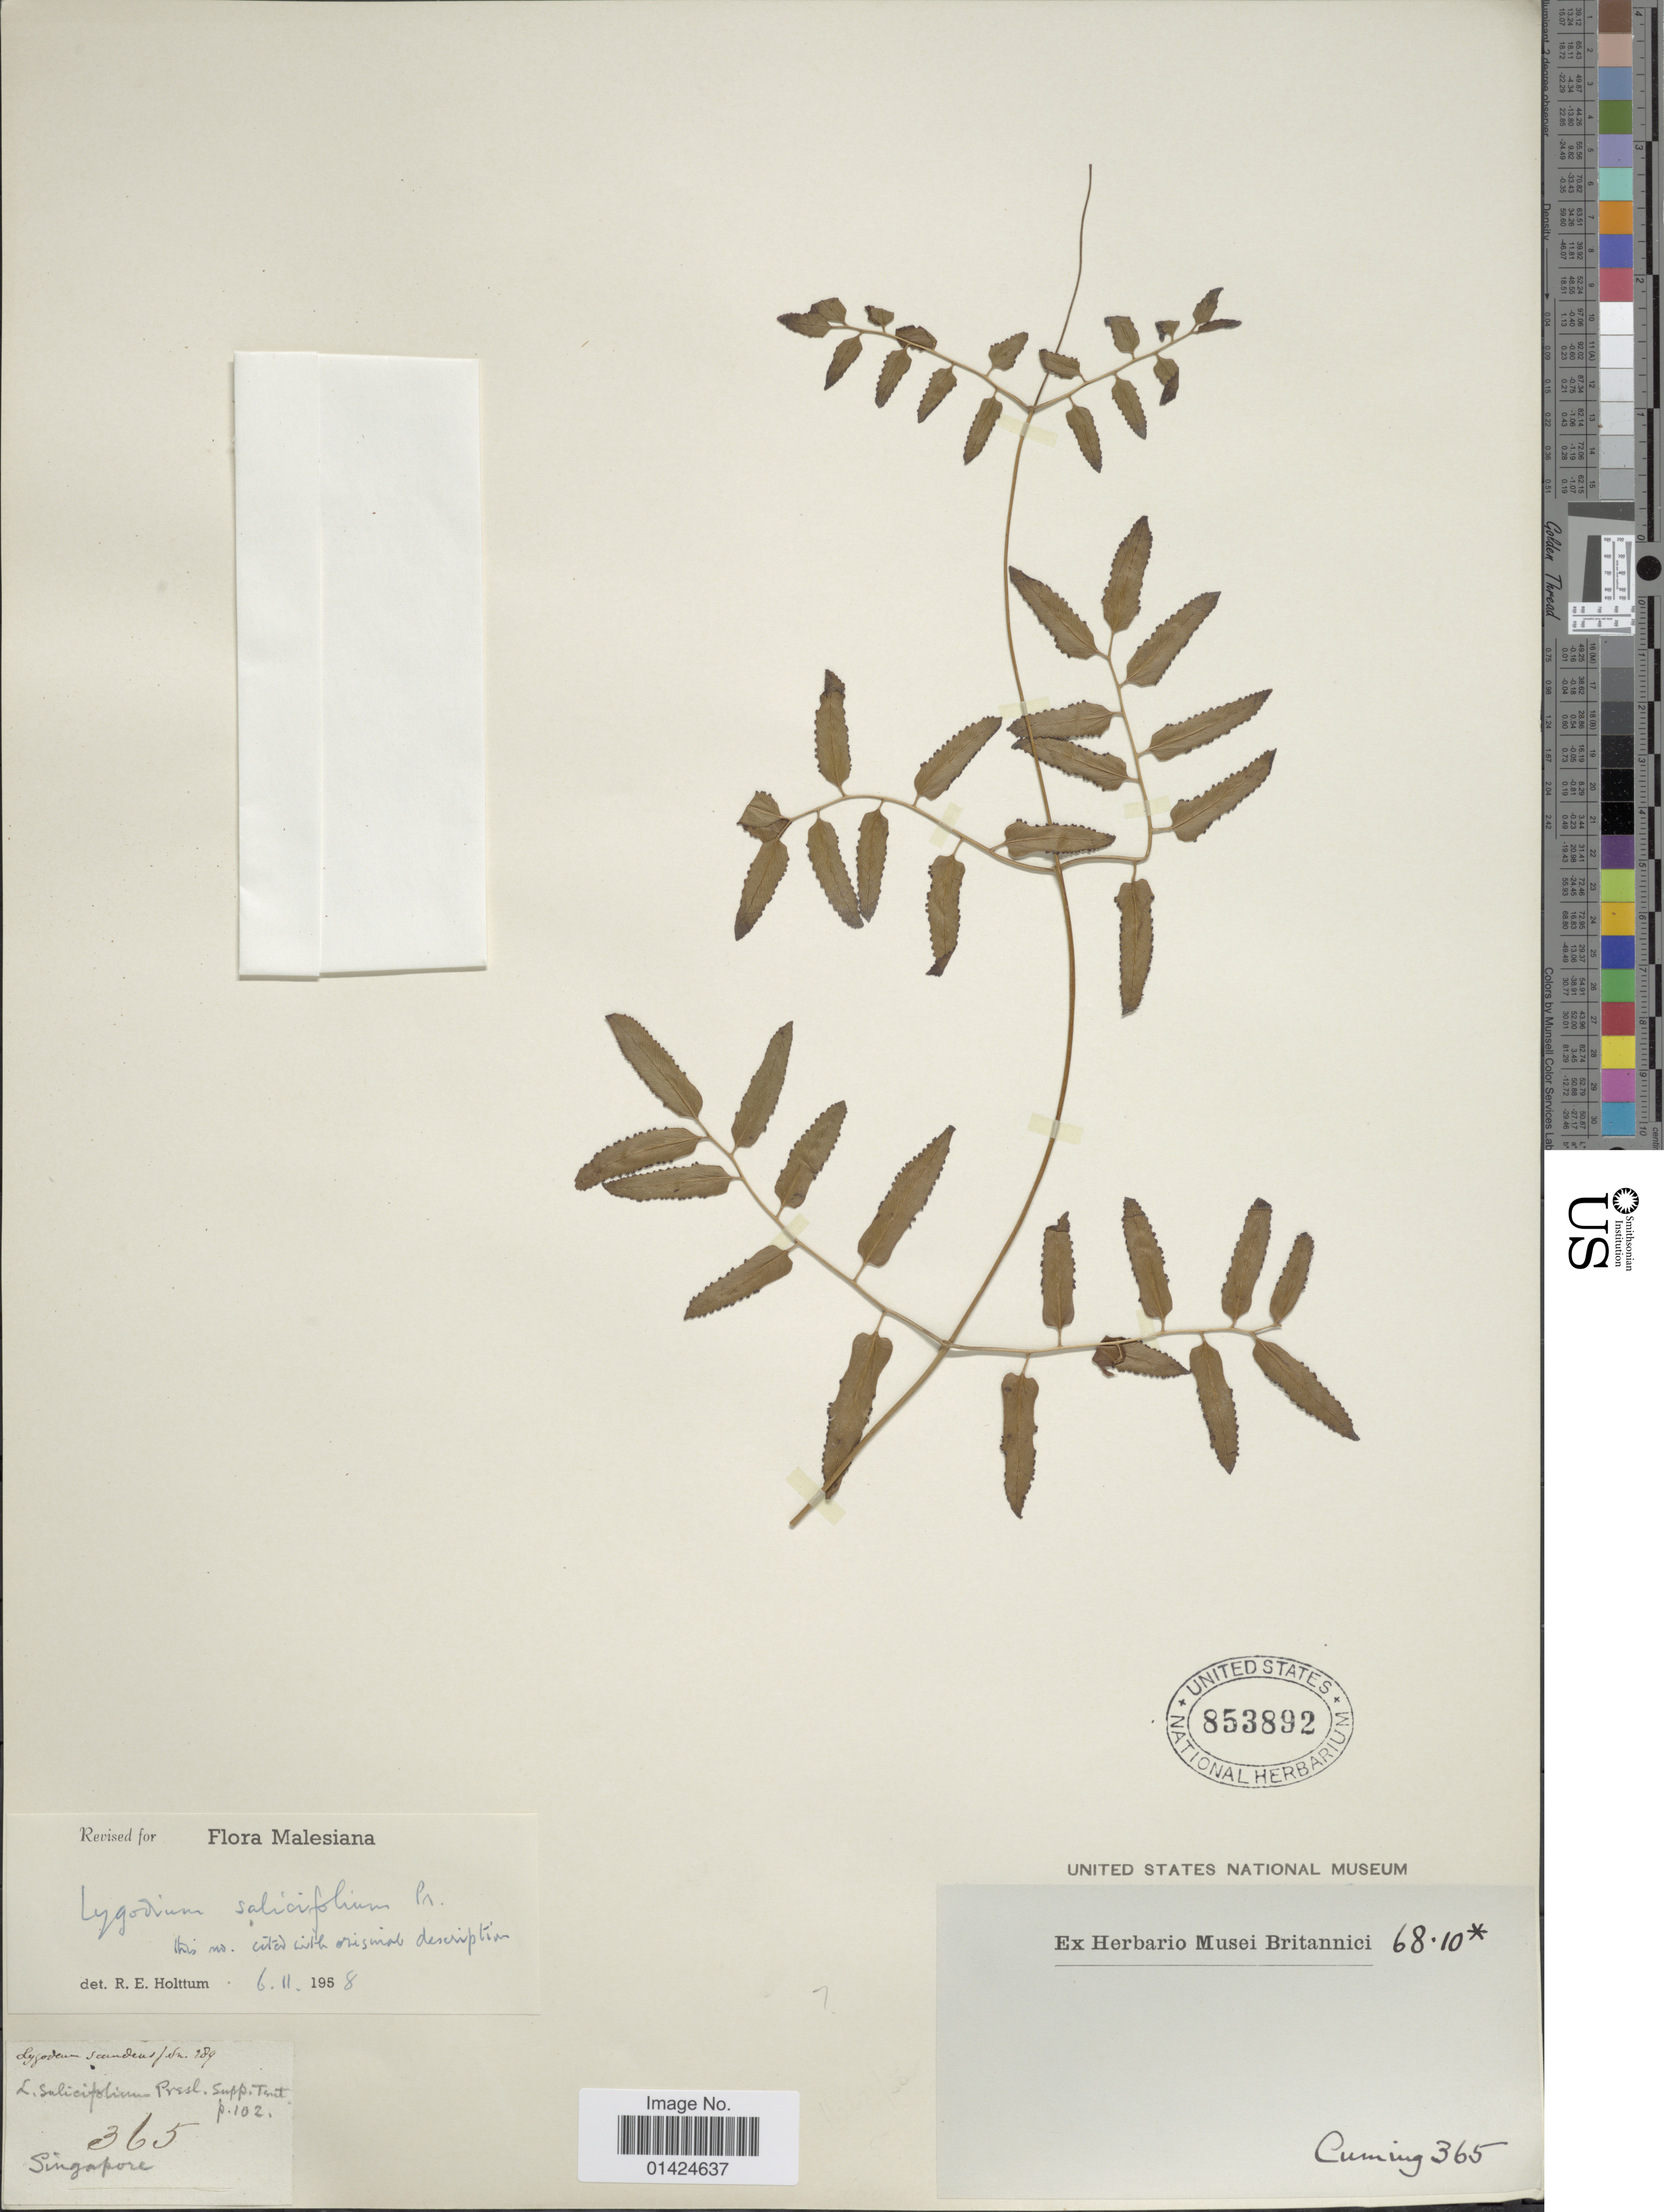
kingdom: Plantae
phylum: Tracheophyta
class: Polypodiopsida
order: Schizaeales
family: Lygodiaceae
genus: Lygodium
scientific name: Lygodium sailcifolium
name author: C. Presl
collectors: -. Cuming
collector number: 365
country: Singapore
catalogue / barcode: US 853892